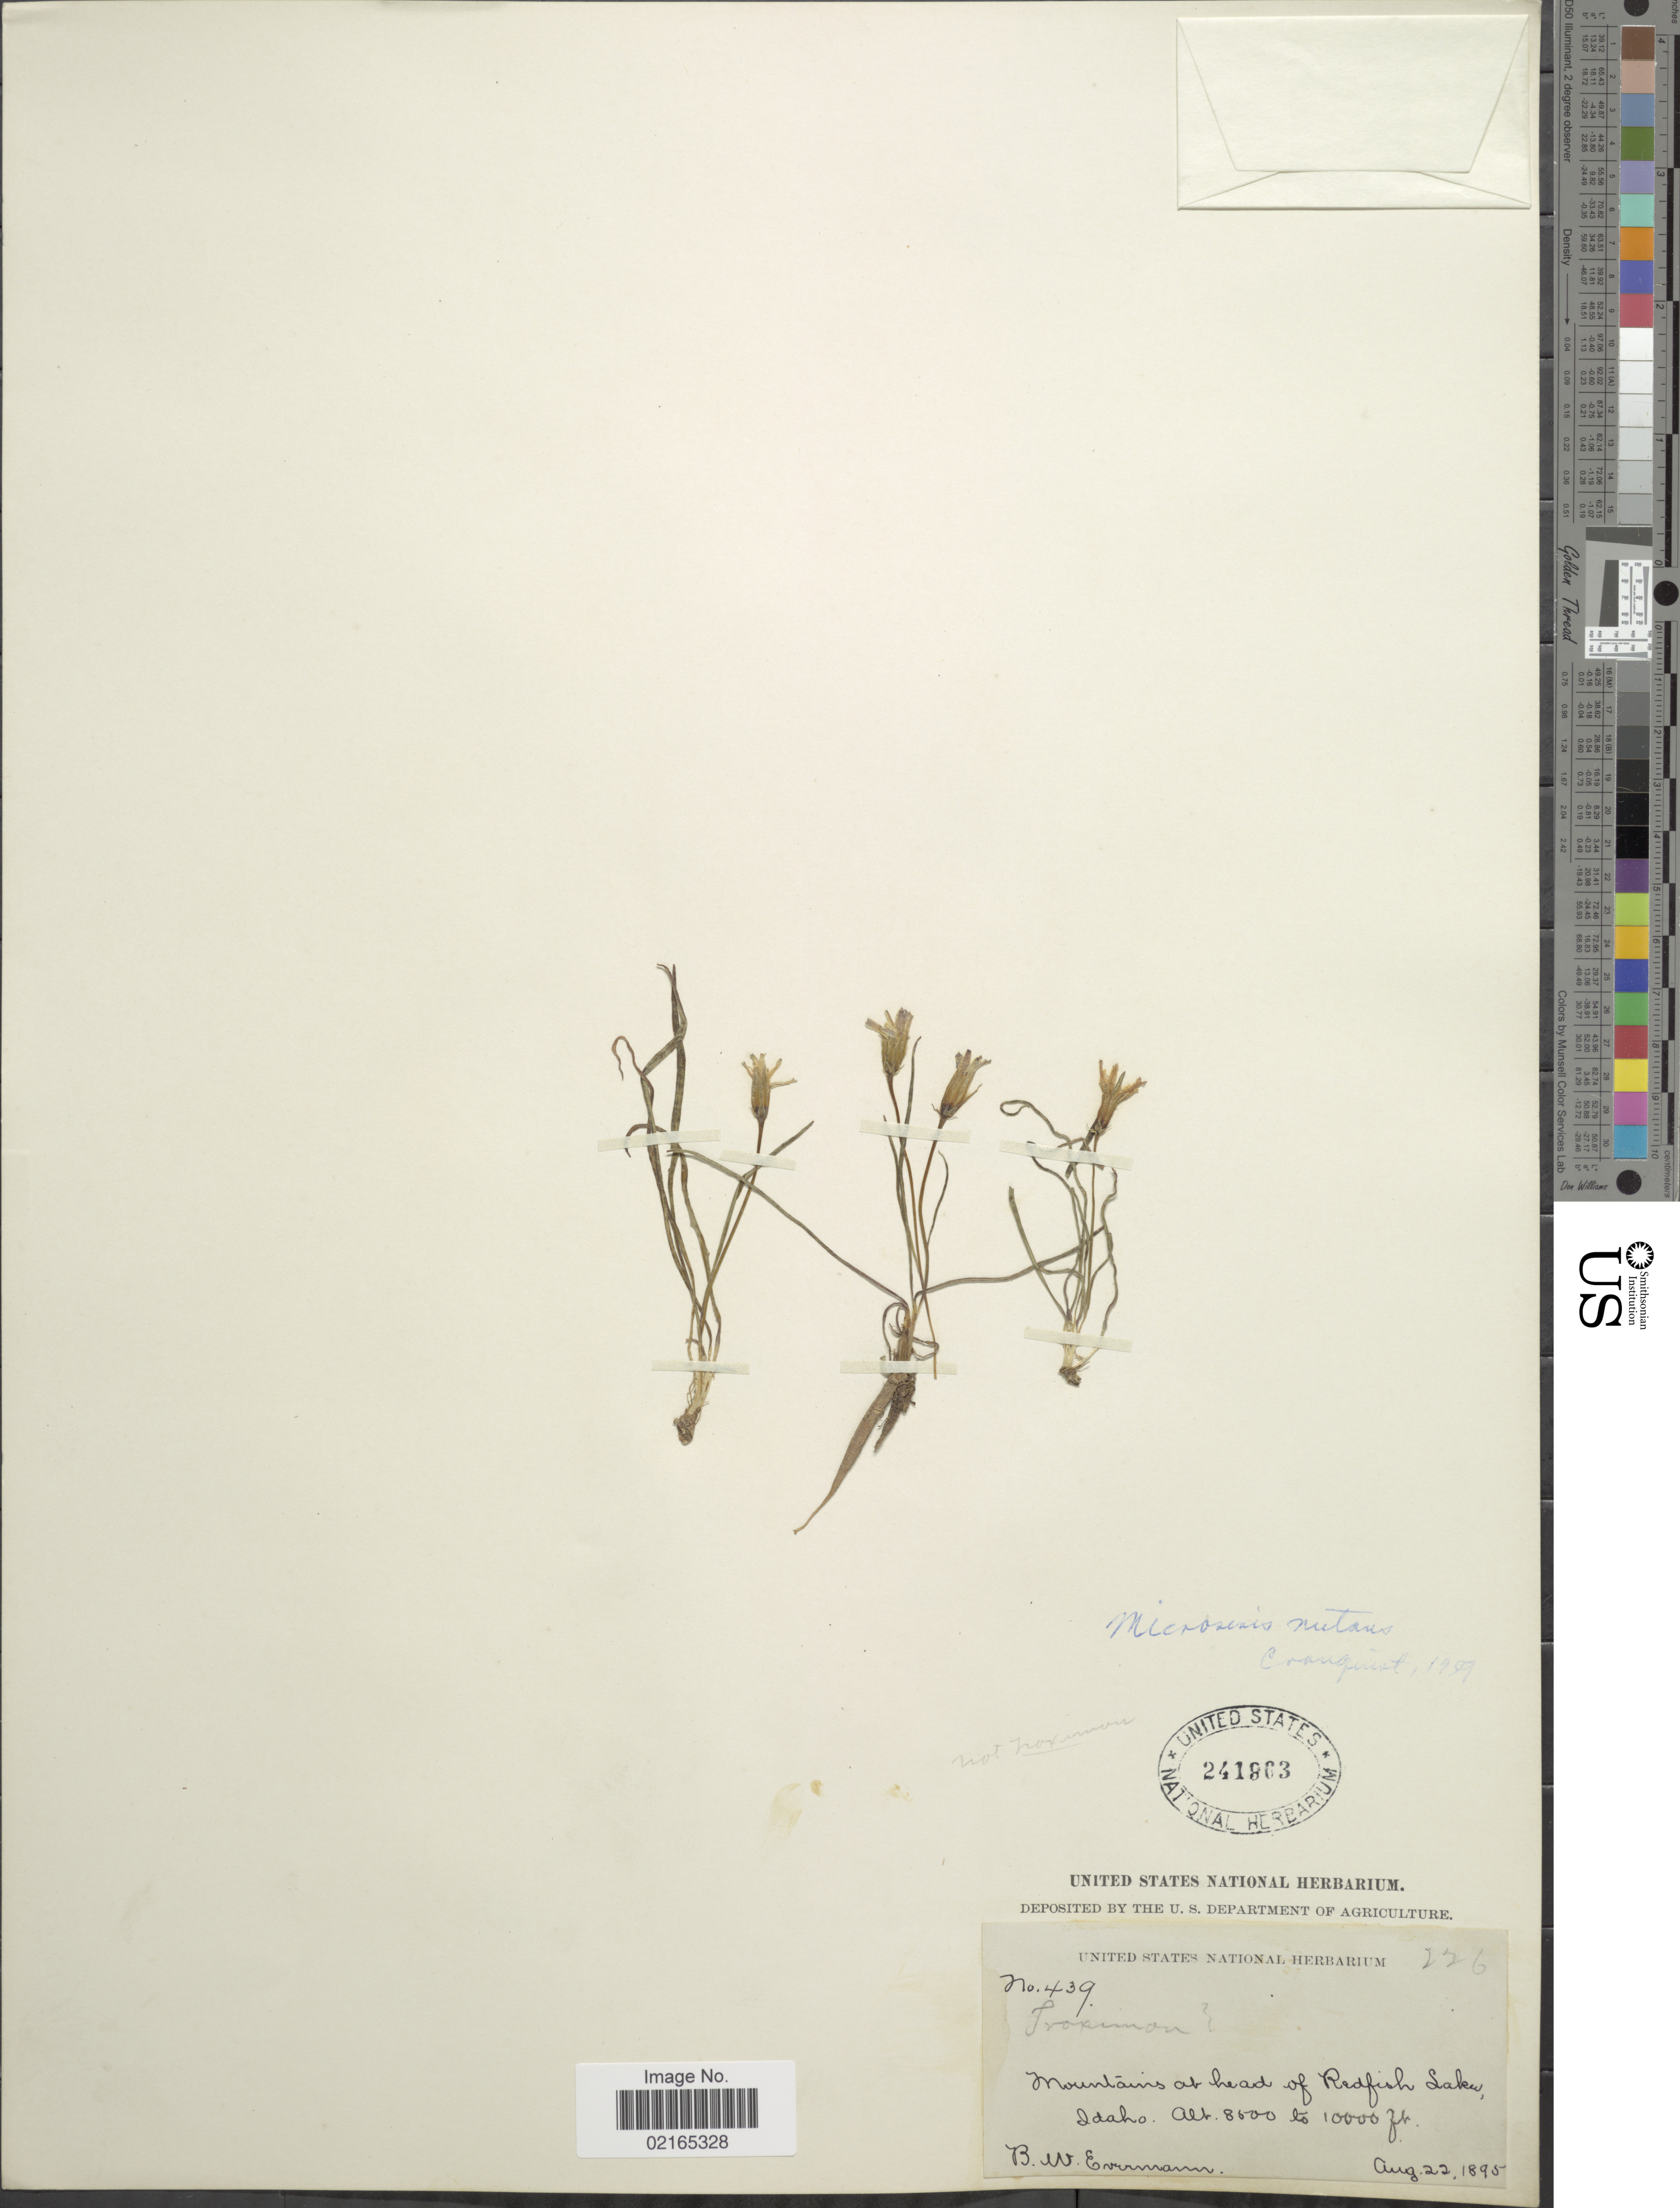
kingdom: Plantae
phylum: Tracheophyta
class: Magnoliopsida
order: Asterales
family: Asteraceae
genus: Microseris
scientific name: Microseris nutans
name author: (Hook.) Sch. Bip.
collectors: B. W. Evermann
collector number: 439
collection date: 1895-08-22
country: United States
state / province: Idaho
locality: Mountains at head of Redfish Lake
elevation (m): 3048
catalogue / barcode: US 241863